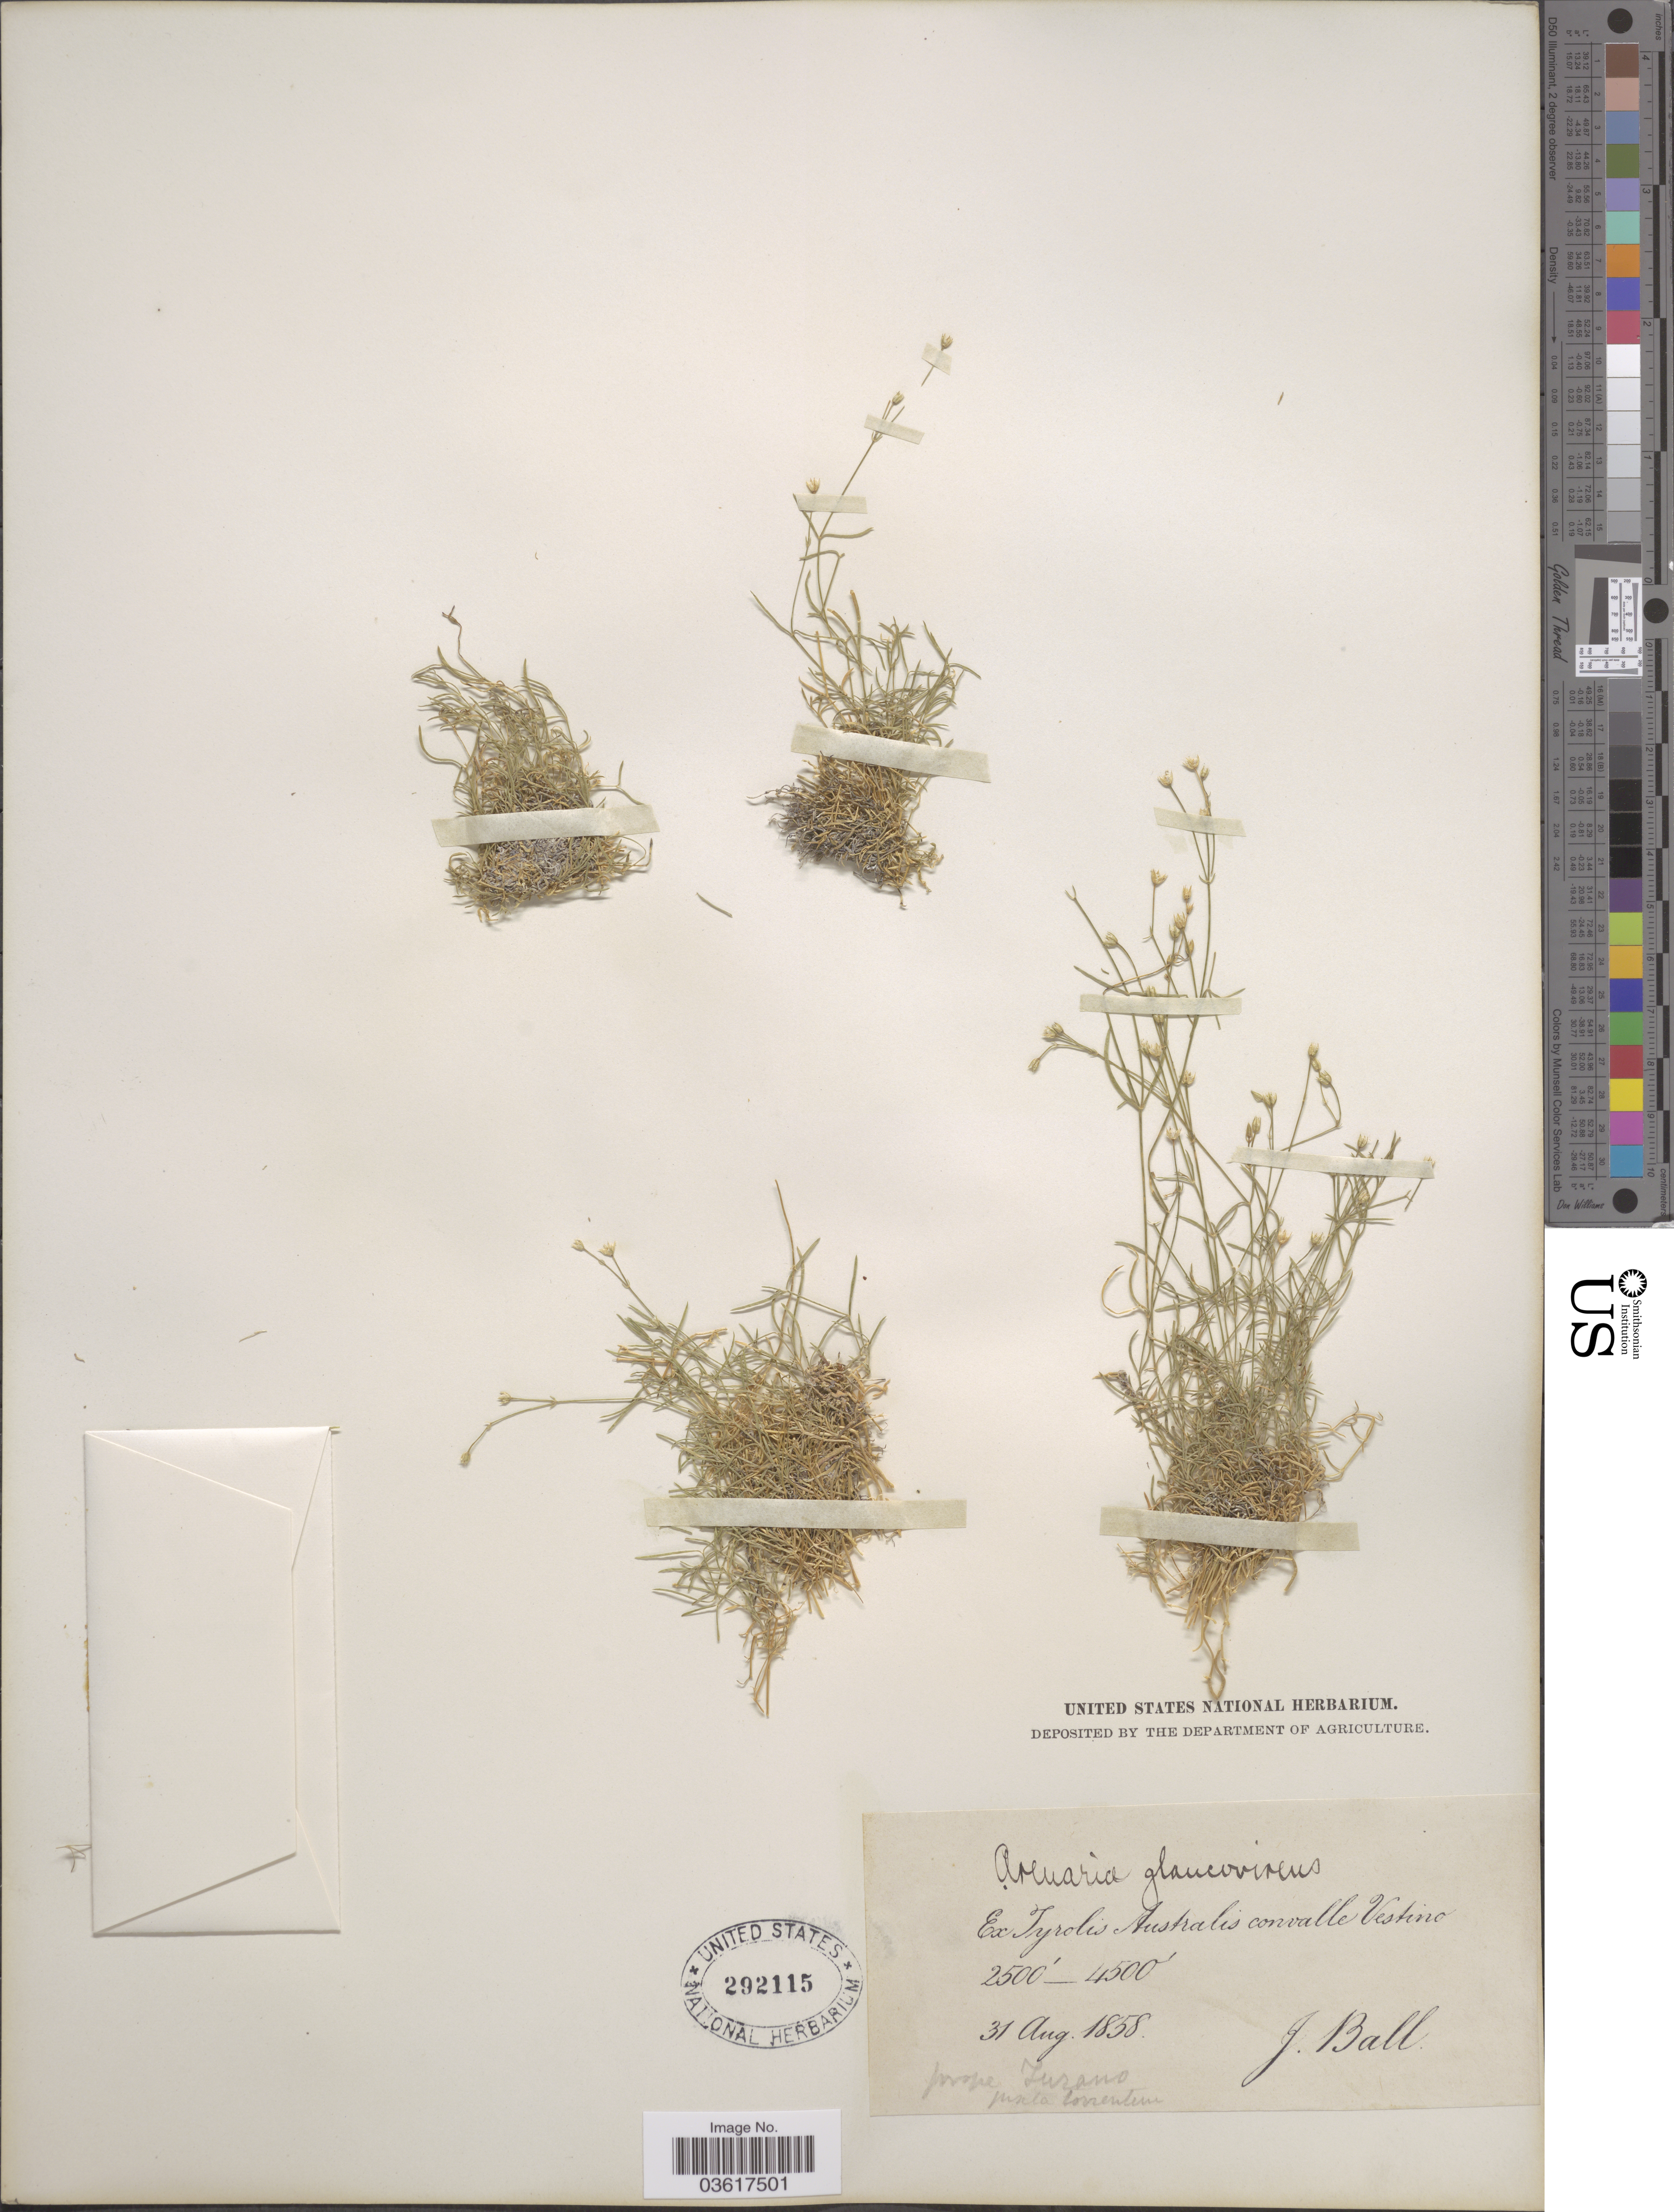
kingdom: Plantae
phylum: Tracheophyta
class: Magnoliopsida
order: Caryophyllales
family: Caryophyllaceae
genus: Moehringia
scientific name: Moehringia glaucovirens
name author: Bertol.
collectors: J. Ball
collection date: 1858-08-31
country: Italy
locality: Ex Tyrolis Australis convalle Vestino. Prope Turano. Punta torrentem.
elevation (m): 762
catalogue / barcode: US 292115